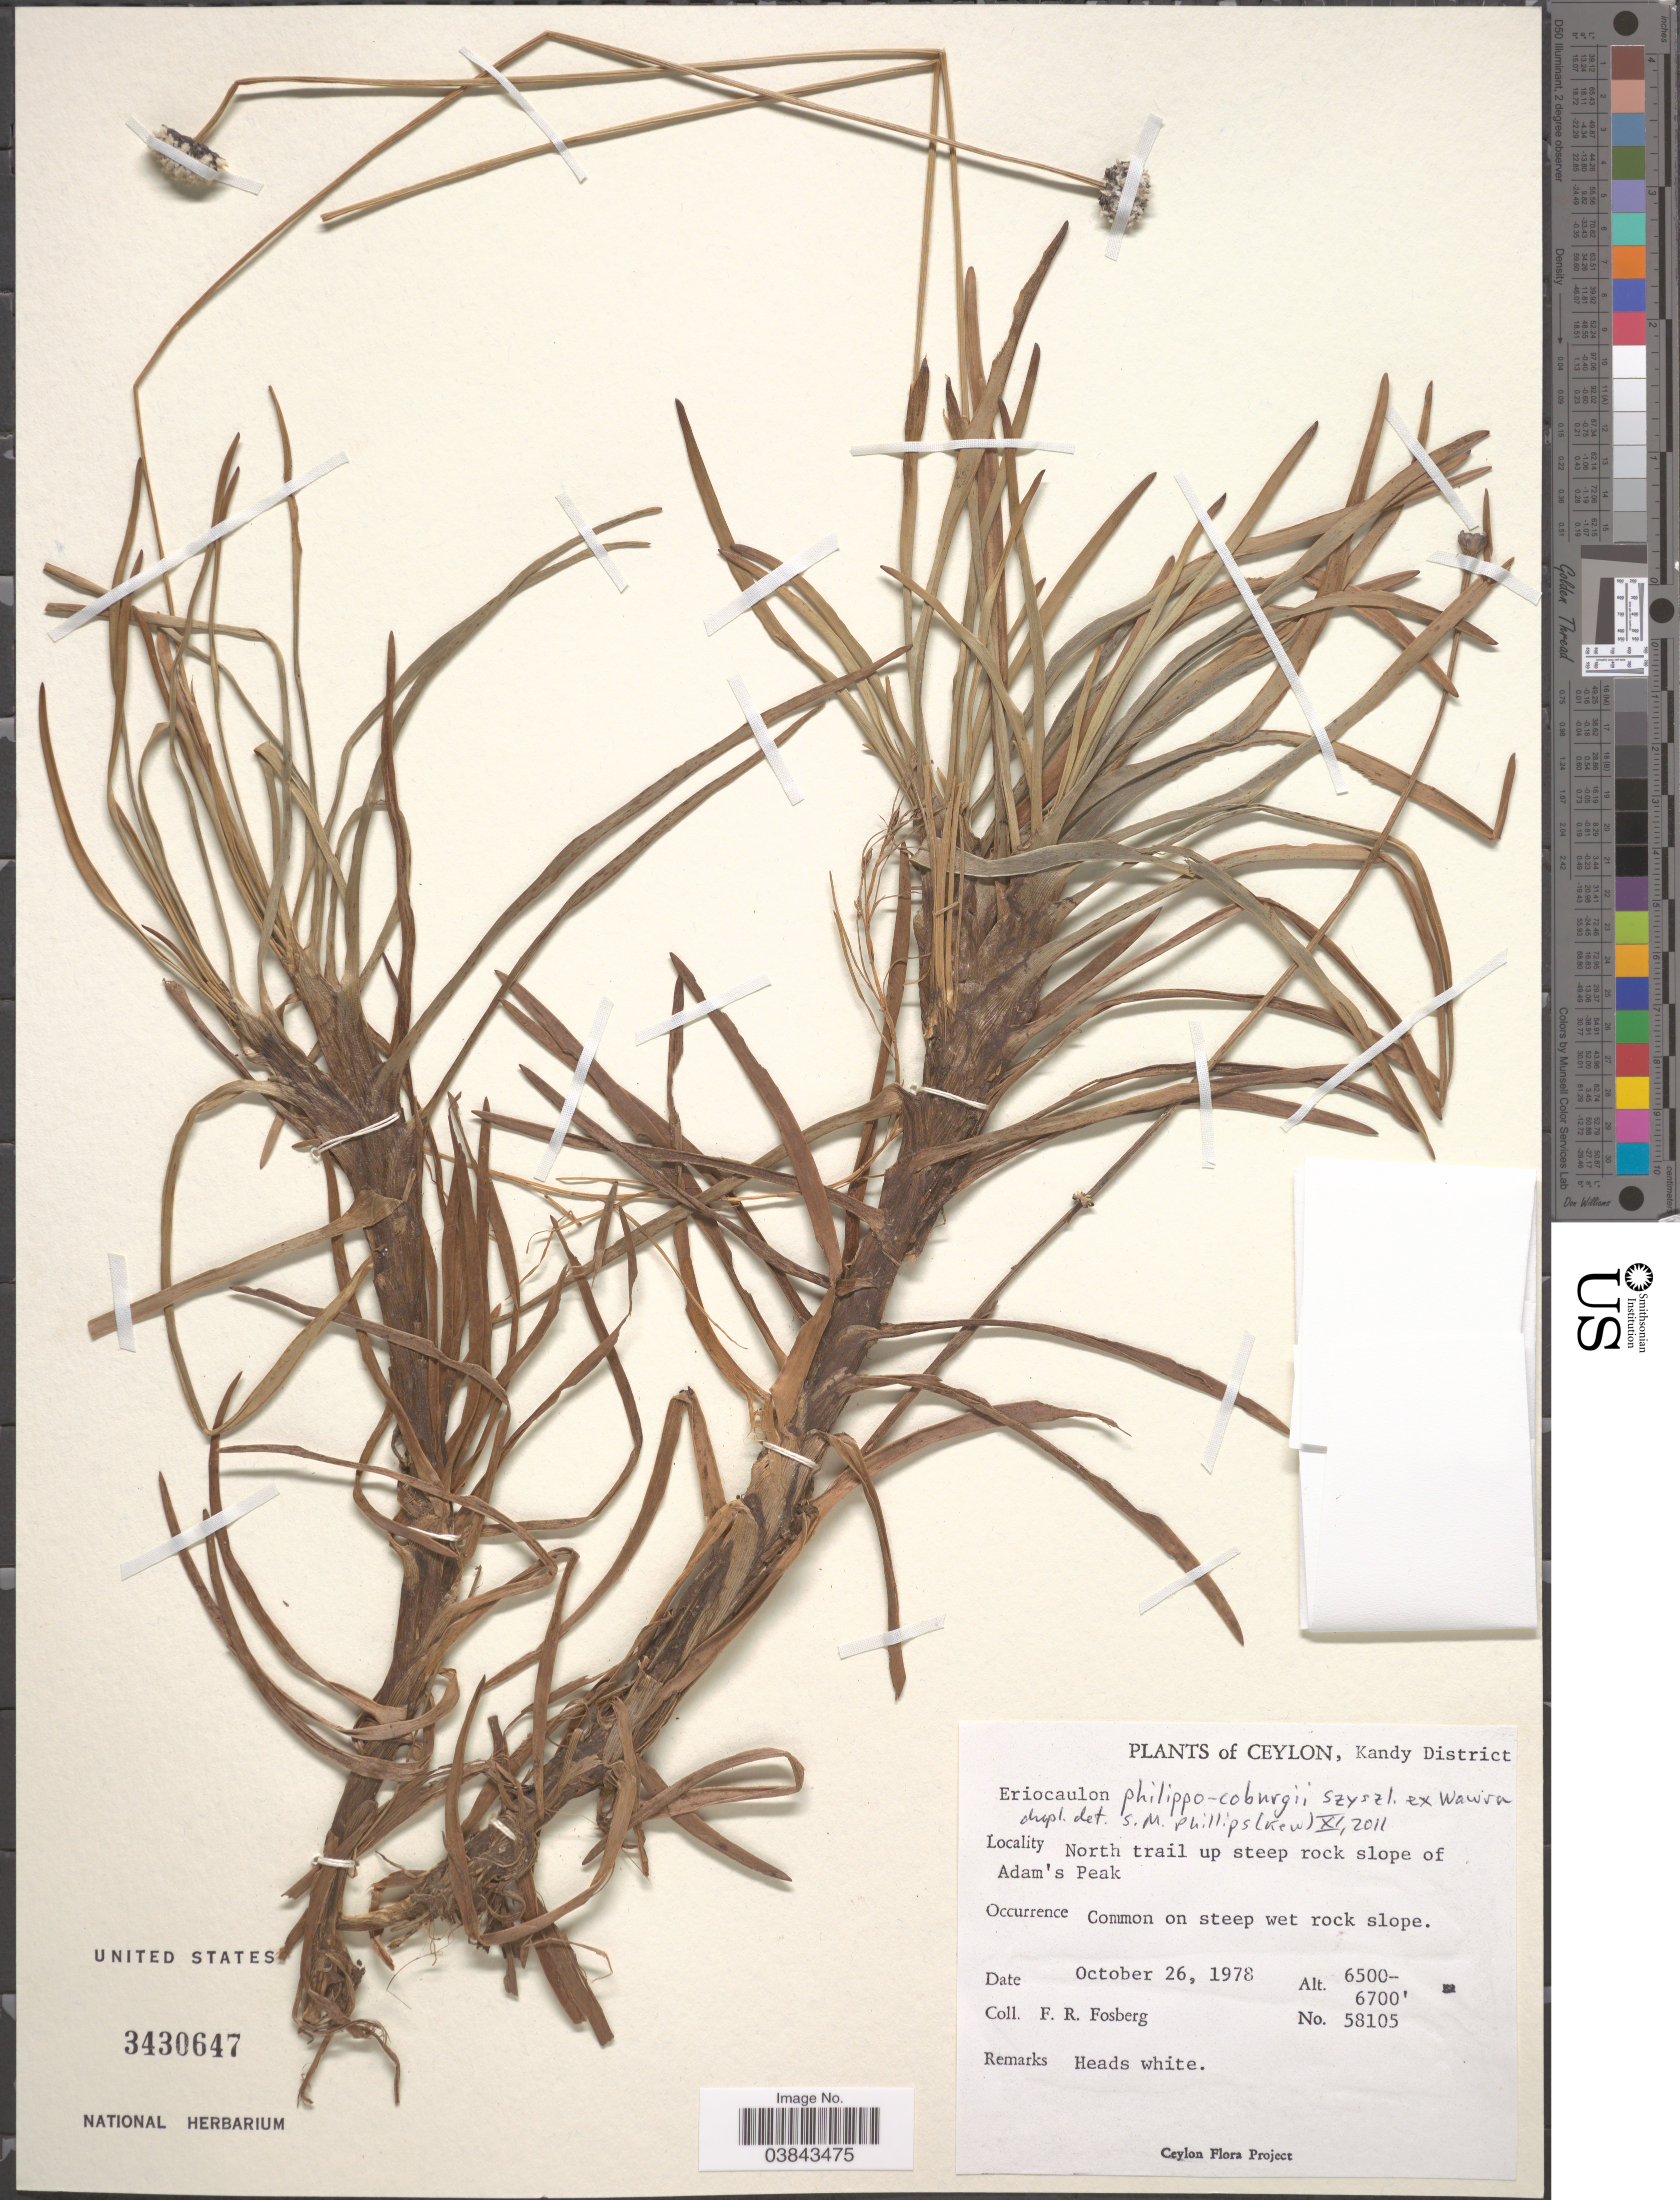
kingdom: Plantae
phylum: Tracheophyta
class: Liliopsida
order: Poales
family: Eriocaulaceae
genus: Eriocaulon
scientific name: Eriocaulon philippo-coburgii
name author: Szyszyl. ex Wawra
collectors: F. R. Fosberg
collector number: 58105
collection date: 1978-10-26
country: Sri Lanka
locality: Ceylon. Kandy District. North trail up steep rock slope of Adam's Peak.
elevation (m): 1981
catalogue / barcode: US 3430647